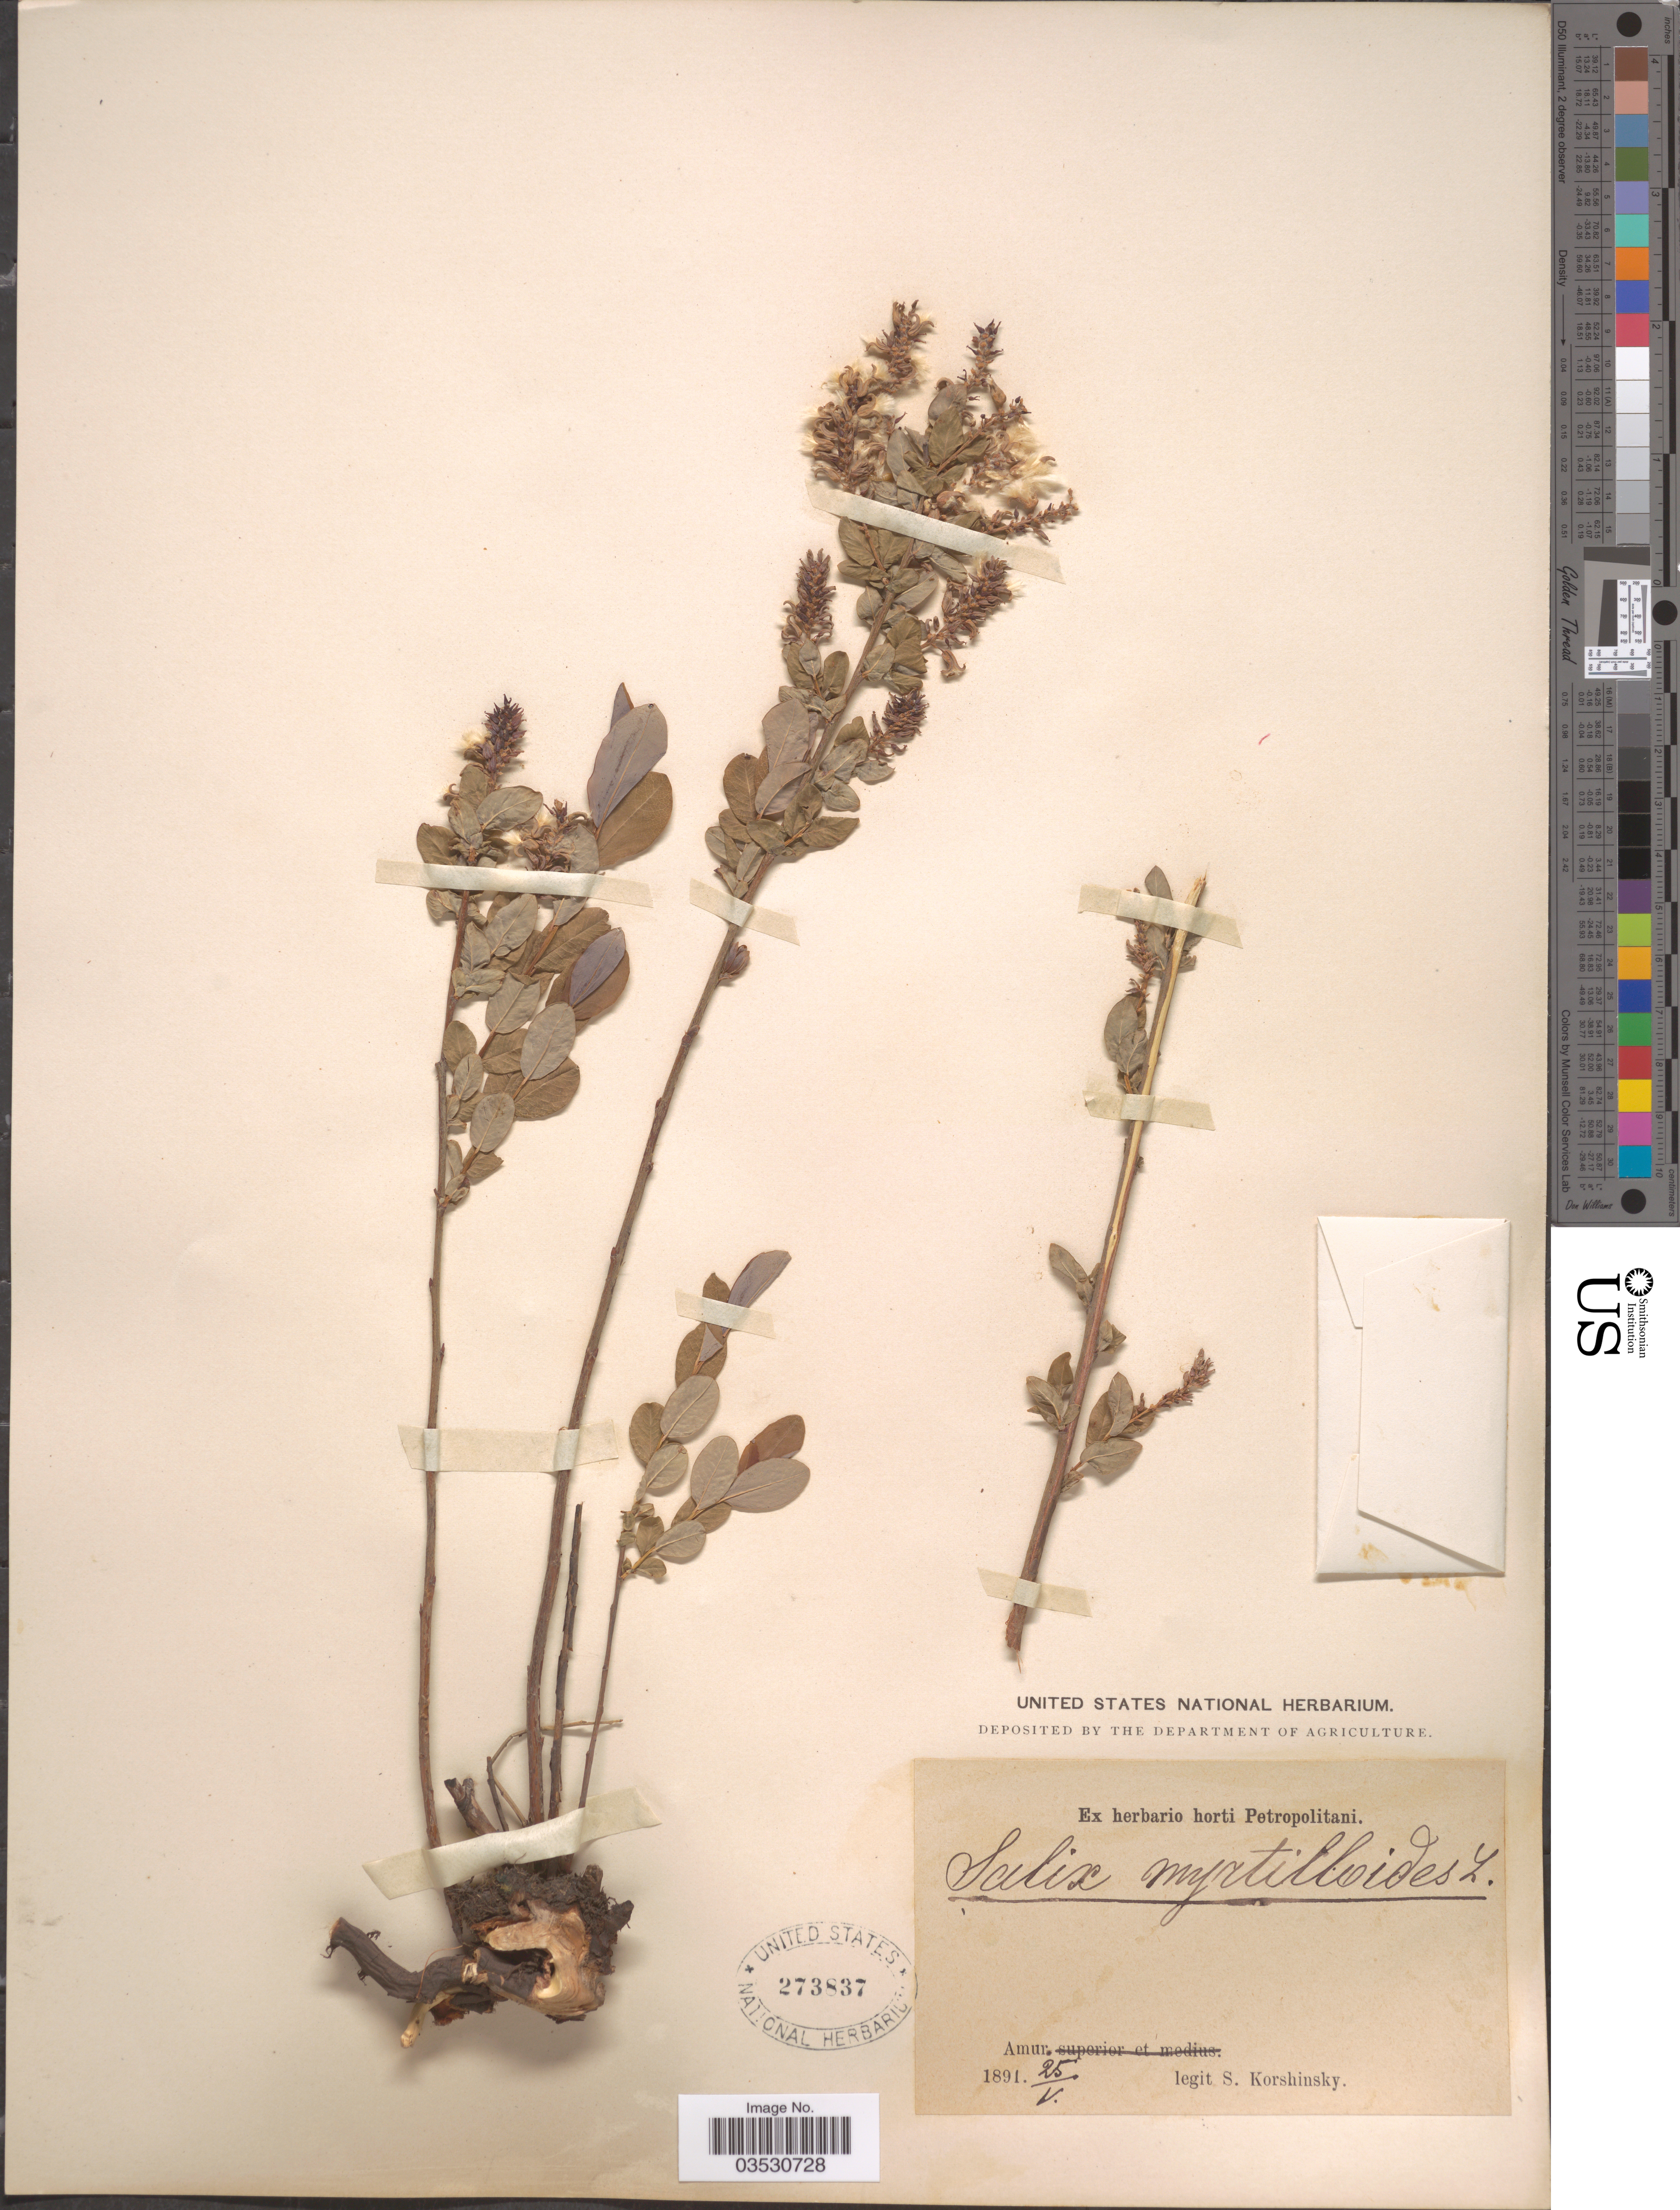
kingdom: Plantae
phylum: Tracheophyta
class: Magnoliopsida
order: Malpighiales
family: Salicaceae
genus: Salix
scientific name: Salix myrtilloides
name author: L.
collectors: S. I. Korshinsky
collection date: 1891-05-25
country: Russian Federation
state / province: Amur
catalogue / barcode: US 273837